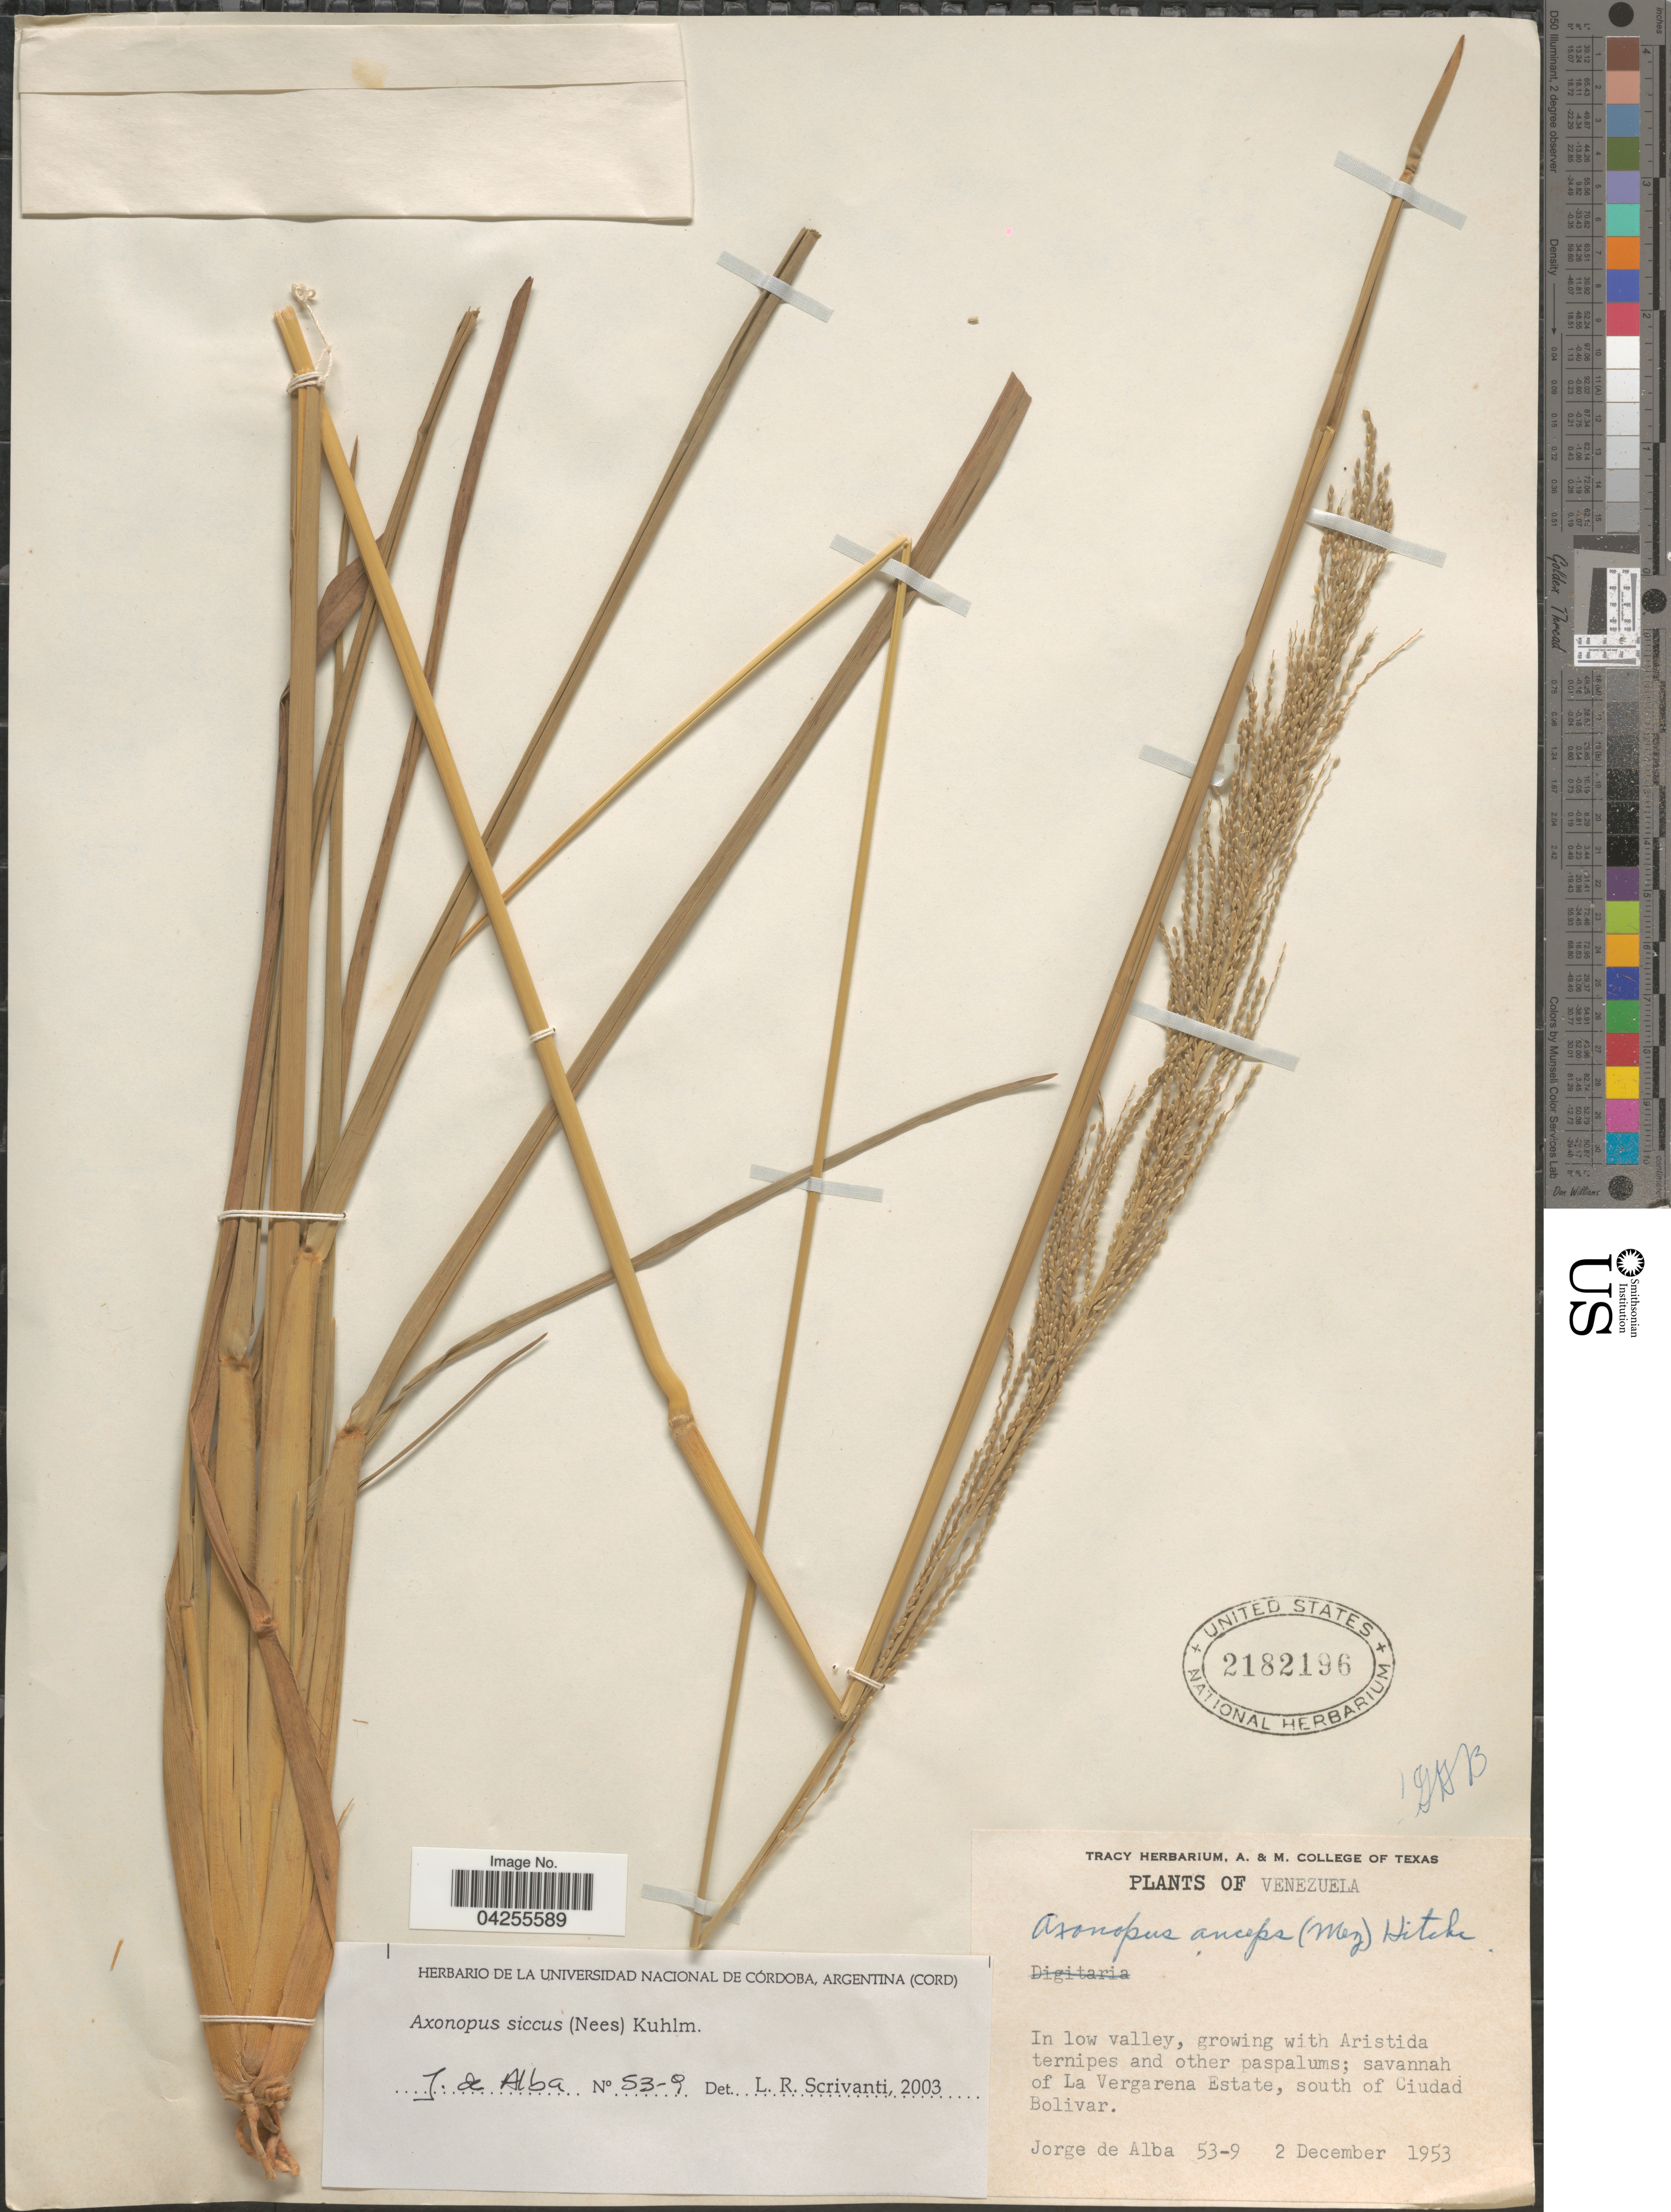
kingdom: Plantae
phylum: Tracheophyta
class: Liliopsida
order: Poales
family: Poaceae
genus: Axonopus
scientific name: Axonopus siccus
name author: (Nees) Kuhlm.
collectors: J. Alba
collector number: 53-9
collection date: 1953-12-02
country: Venezuela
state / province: Bolivar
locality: In low valley; savannah of La Vergarena Estate, south of Ciudad Bolivar.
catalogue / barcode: US 2182196